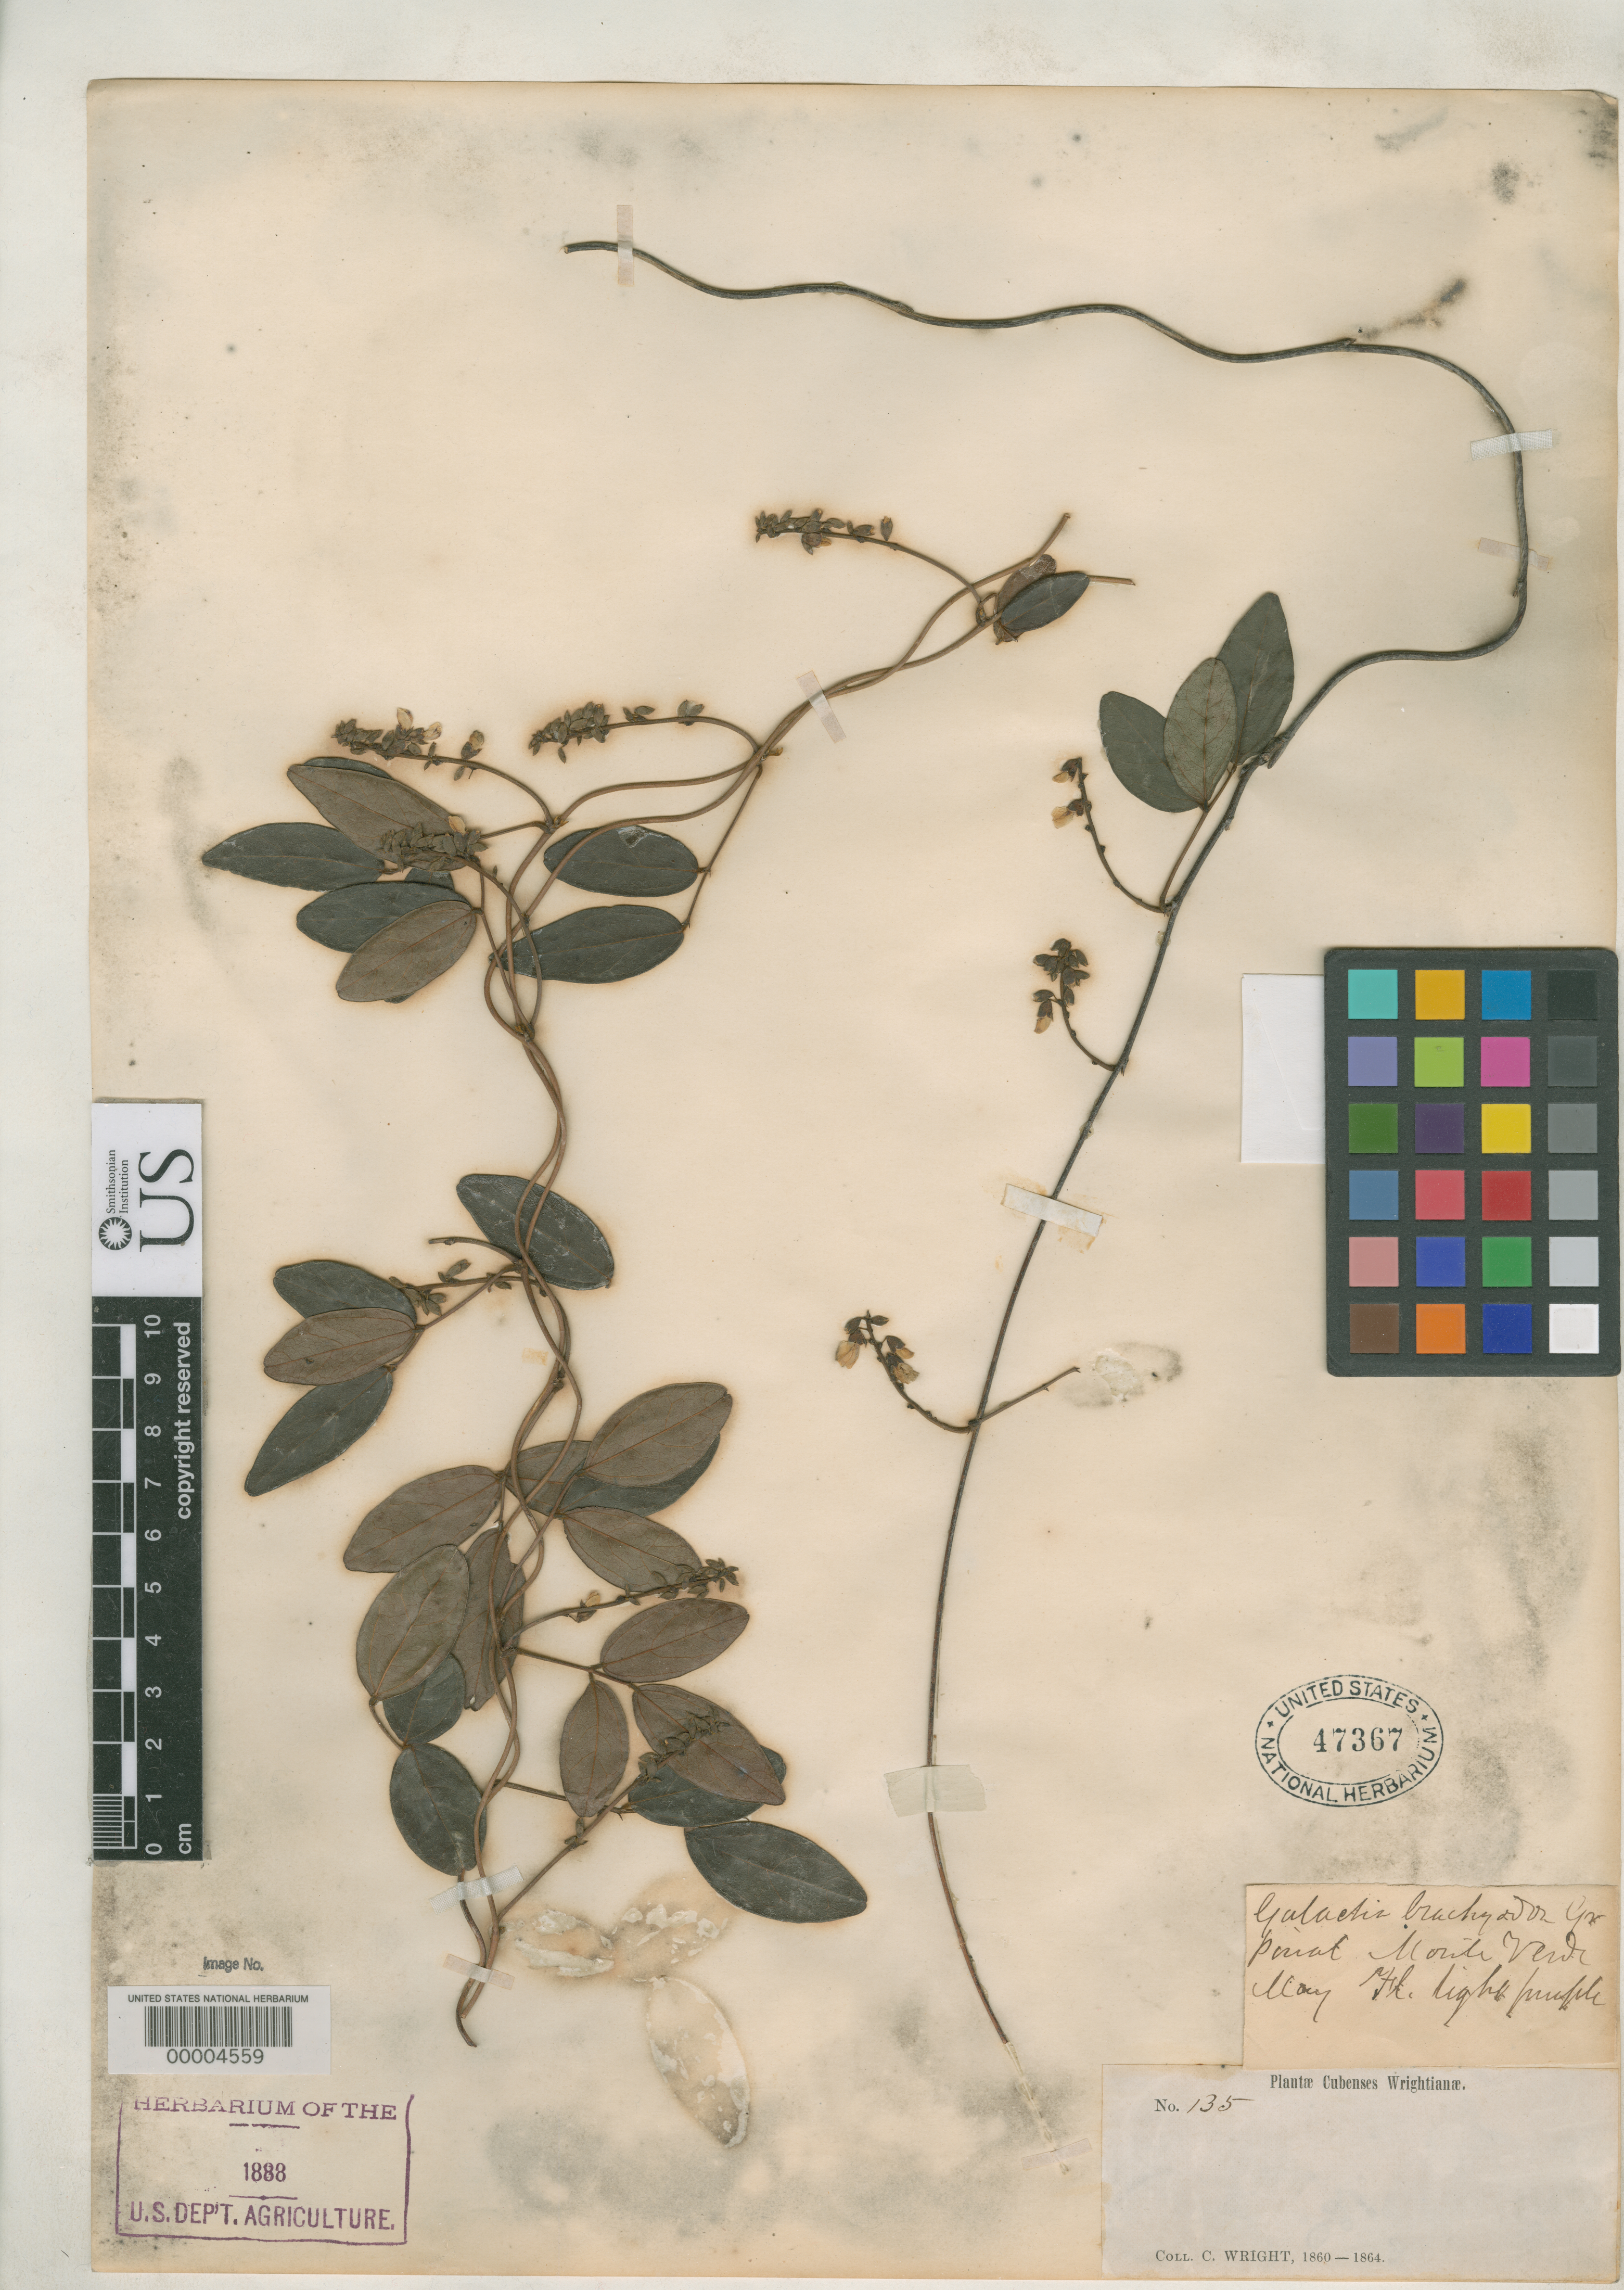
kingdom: Plantae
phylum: Tracheophyta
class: Magnoliopsida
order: Fabales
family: Fabaceae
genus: Galactia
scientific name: Galactia brachyodon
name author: Griseb.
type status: Type Collection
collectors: C. Wright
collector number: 135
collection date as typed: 1860 to -- --- 1864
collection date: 1860/1864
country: Cuba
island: Greater Antilles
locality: Near Mt. Verde.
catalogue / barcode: US 47367